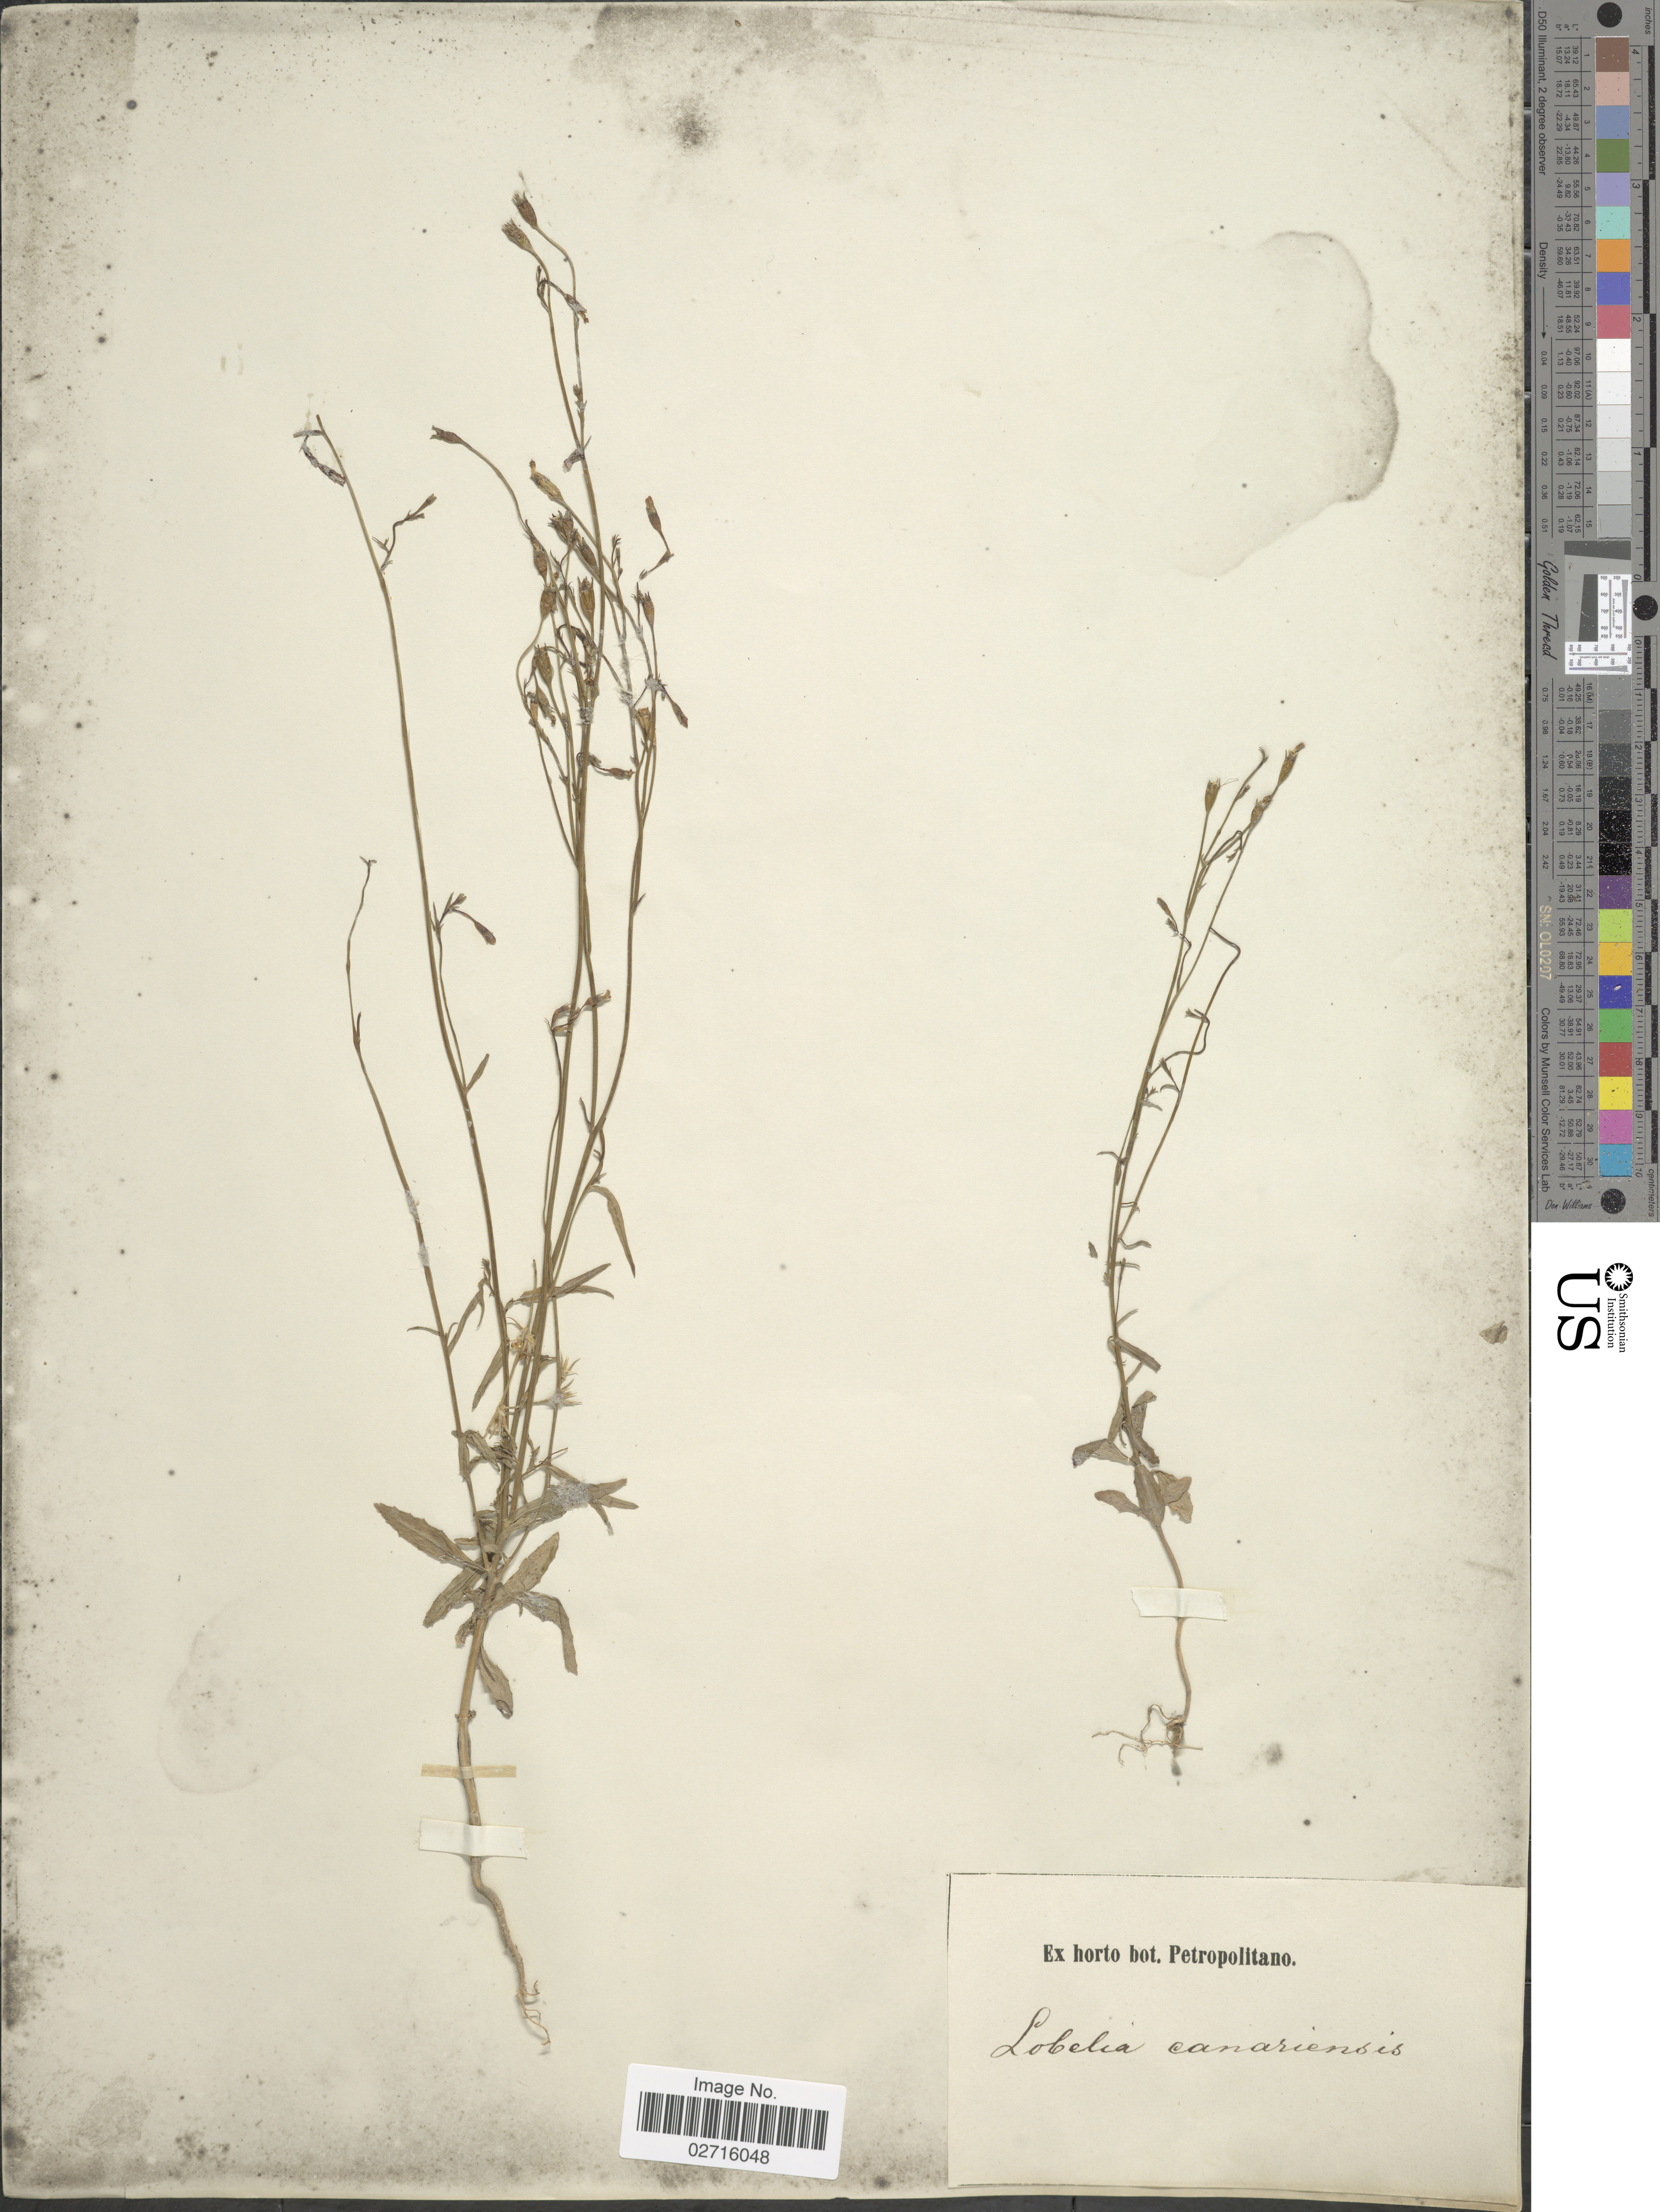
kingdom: Plantae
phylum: Tracheophyta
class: Magnoliopsida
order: Asterales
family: Campanulaceae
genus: Lobelia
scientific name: Lobelia canariensis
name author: A. DC.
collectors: ex Horto Bot. Petropolitano